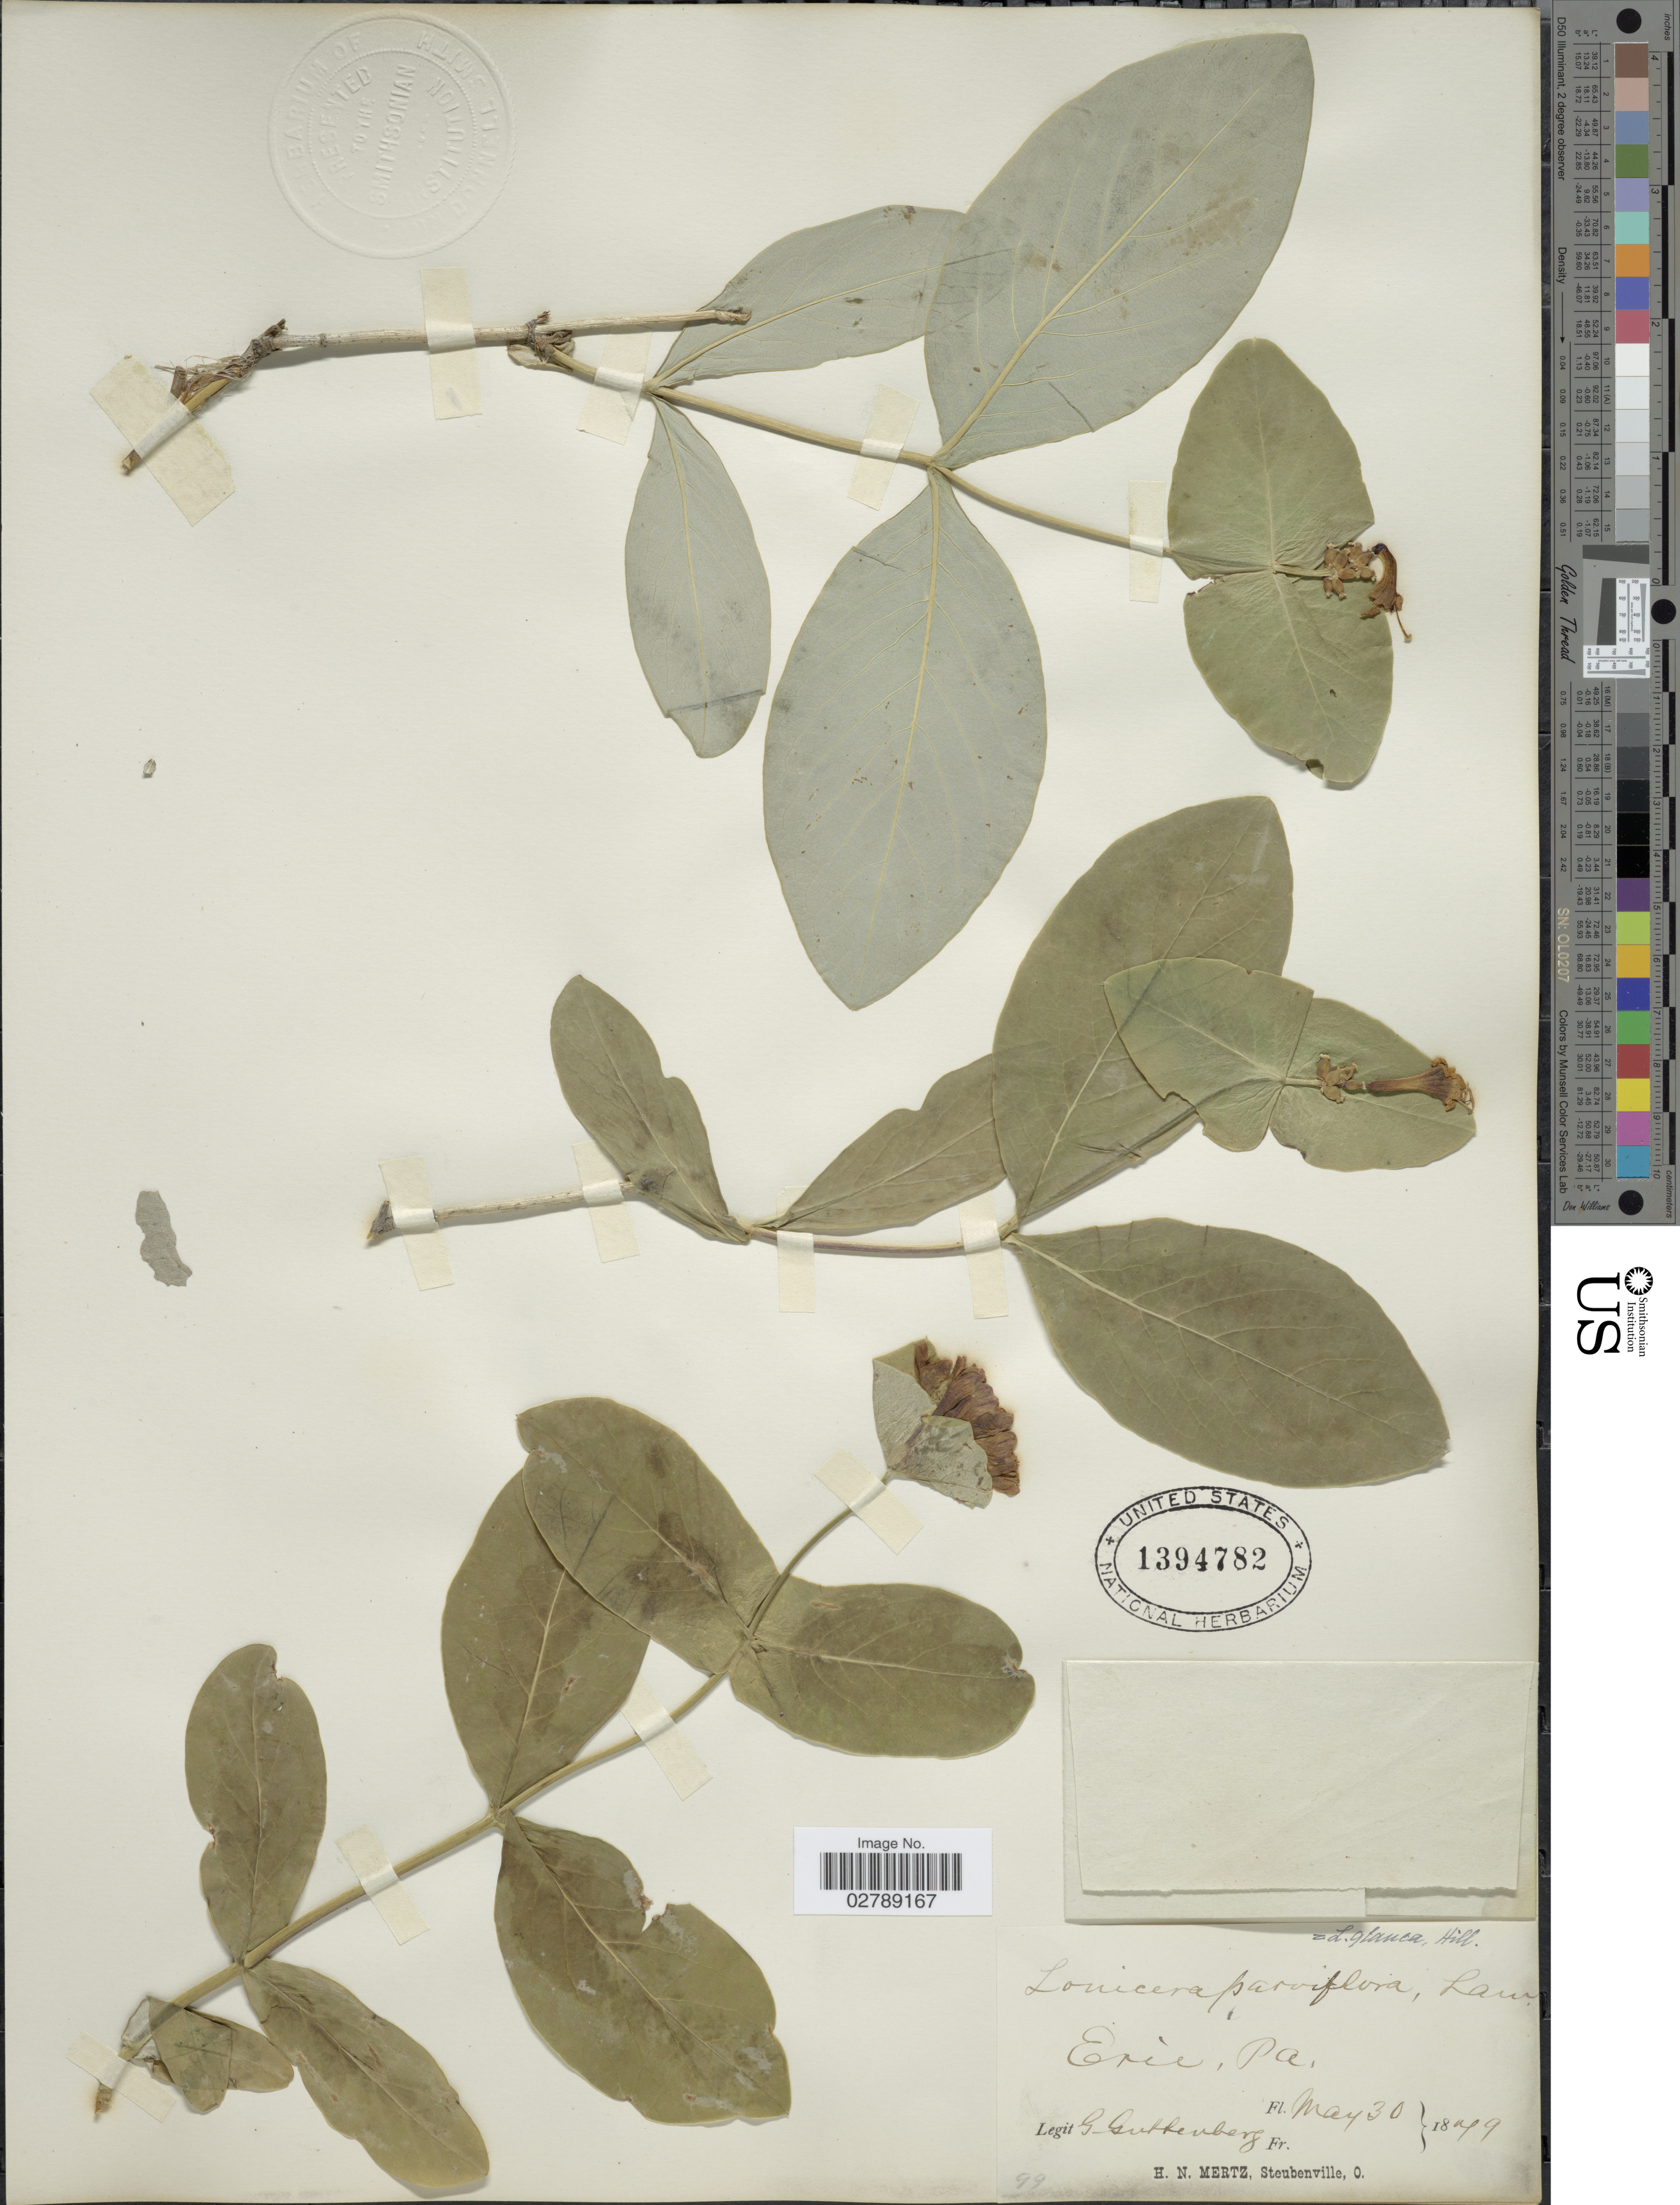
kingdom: Plantae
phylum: Tracheophyta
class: Magnoliopsida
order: Dipsacales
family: Caprifoliaceae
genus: Lonicera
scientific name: Lonicera dioica var. glaucescens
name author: (Rydb.) Butters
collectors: G. Suttenberg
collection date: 1879-05-30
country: United States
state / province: Pennsylvania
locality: Erie, Pa.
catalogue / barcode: US 1394782